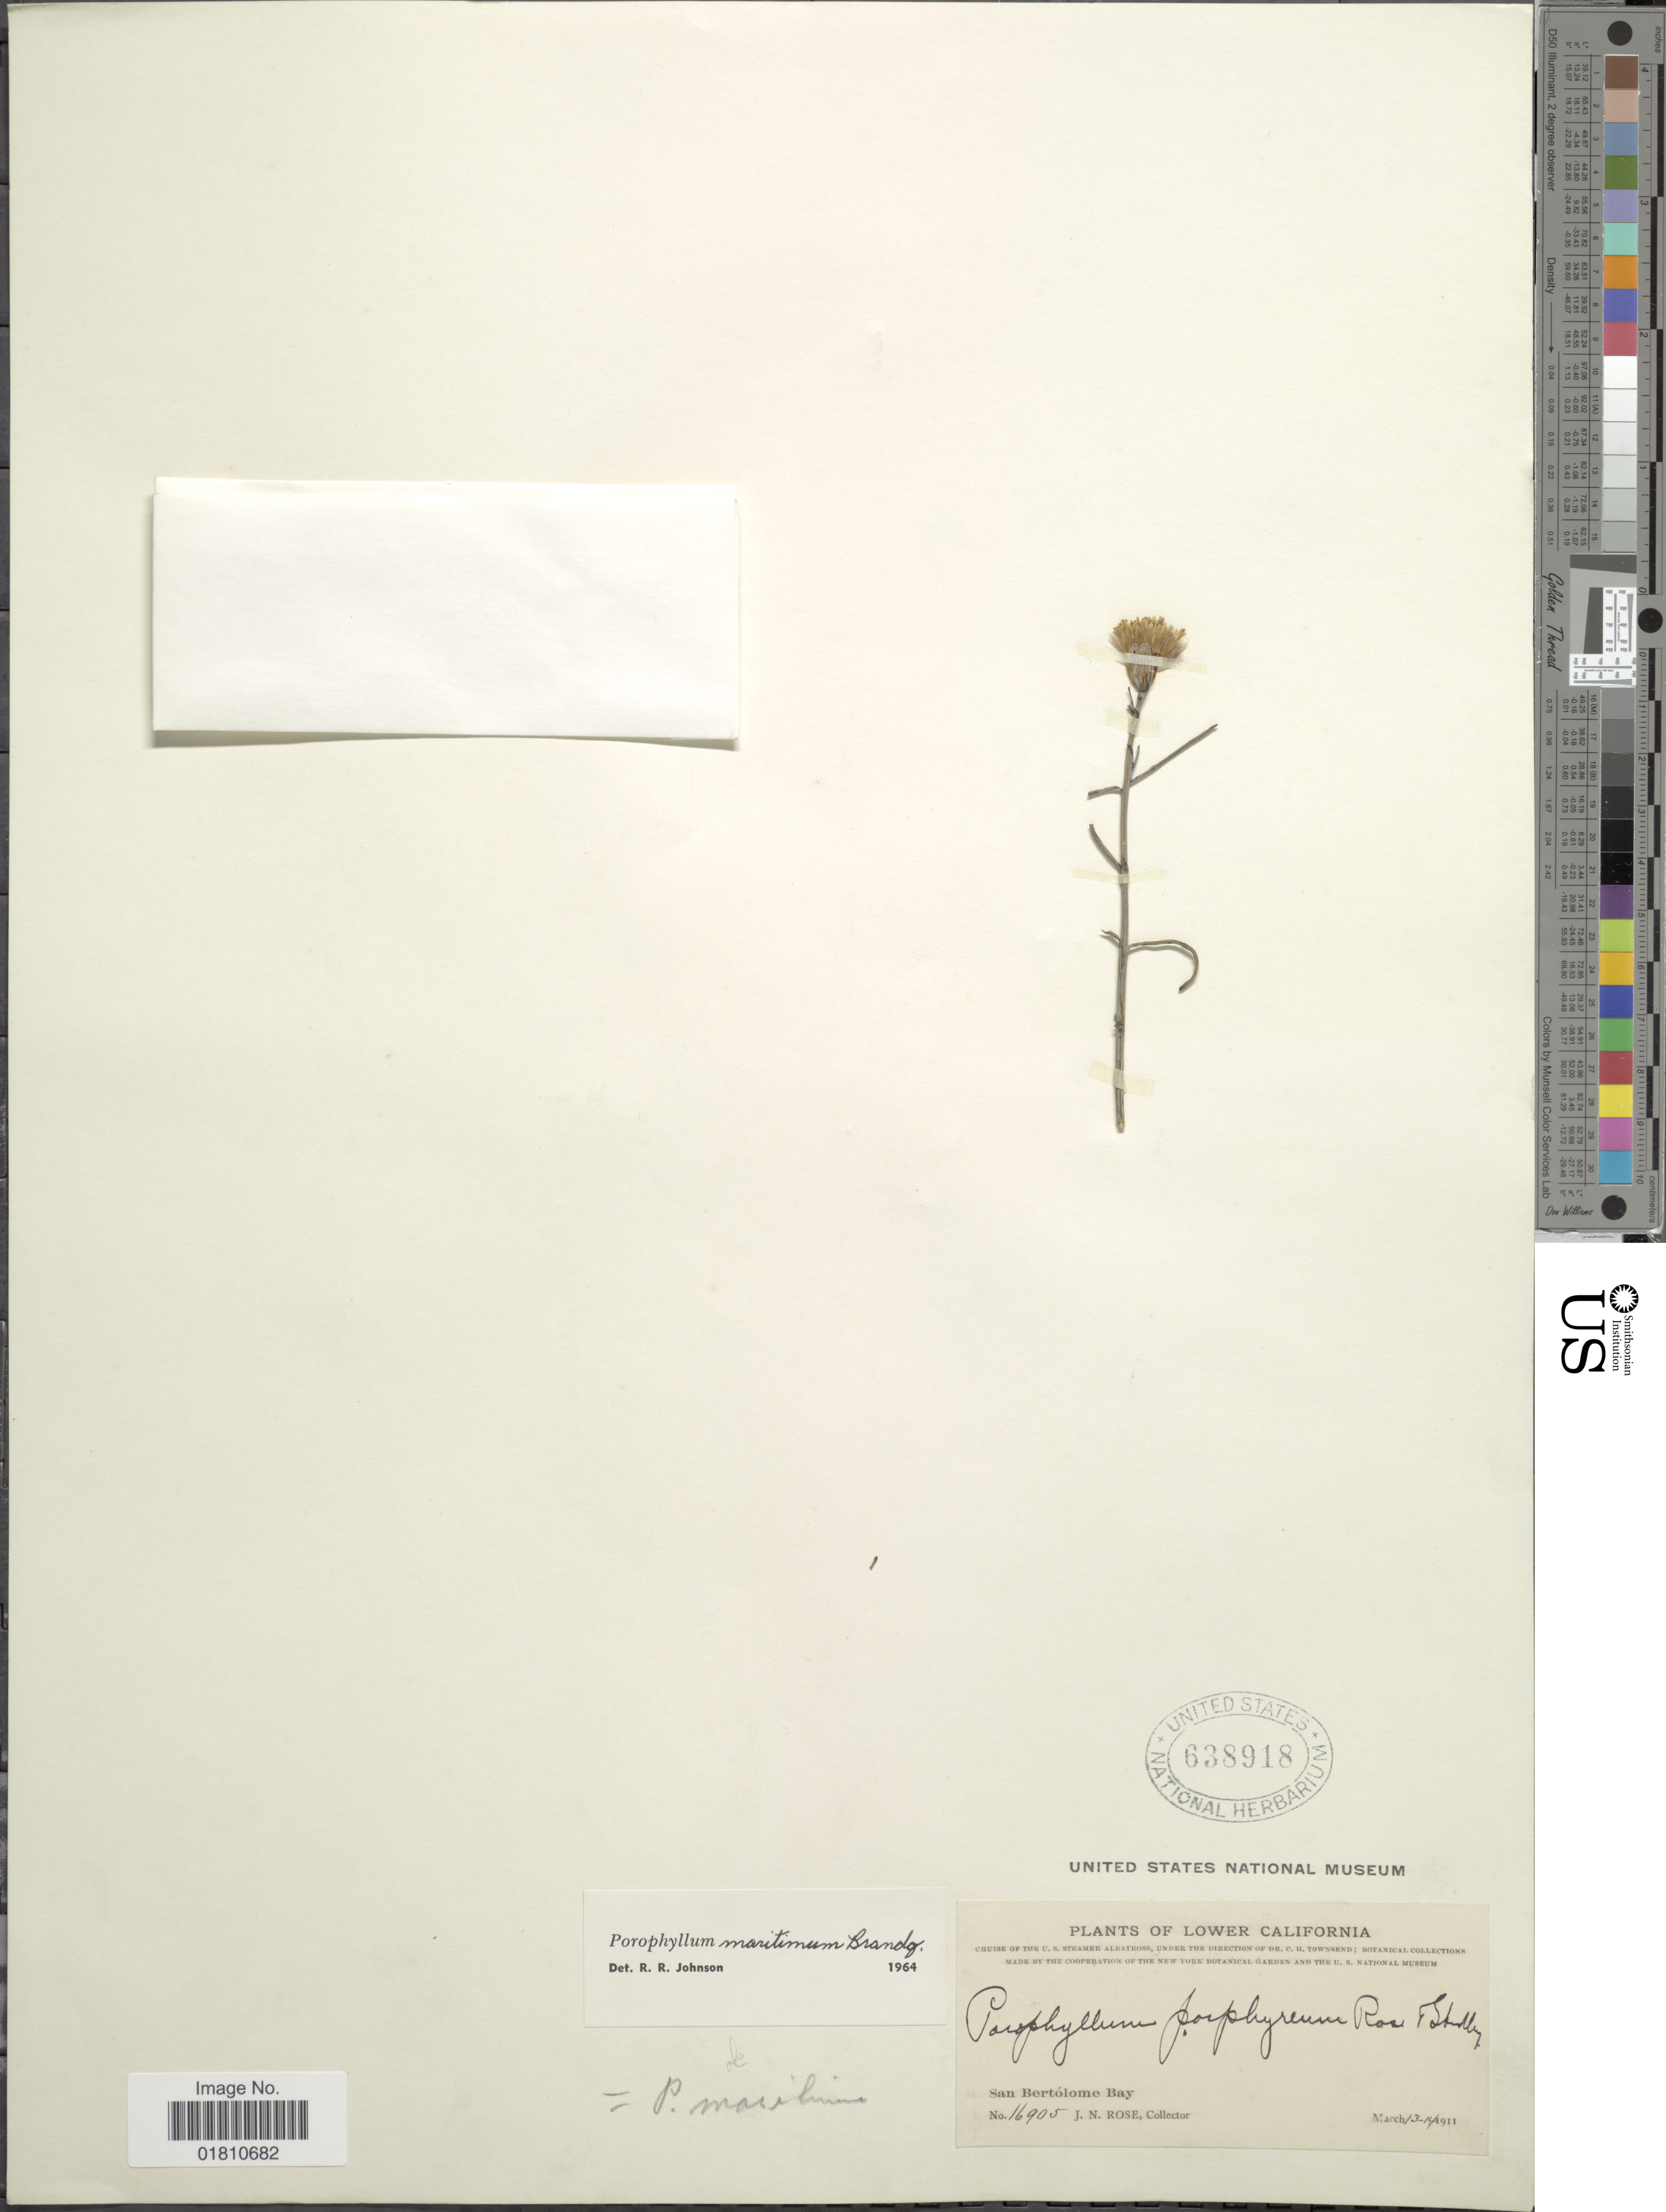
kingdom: Plantae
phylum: Tracheophyta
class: Magnoliopsida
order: Asterales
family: Asteraceae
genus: Porophyllum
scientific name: Porophyllum maritimum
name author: Brandegee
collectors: J. N. Rose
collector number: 16905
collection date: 1911-03-13/1911-03-14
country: Mexico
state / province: Baja California Sur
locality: Lower California, San Bertolome Bay.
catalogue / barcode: US 638918